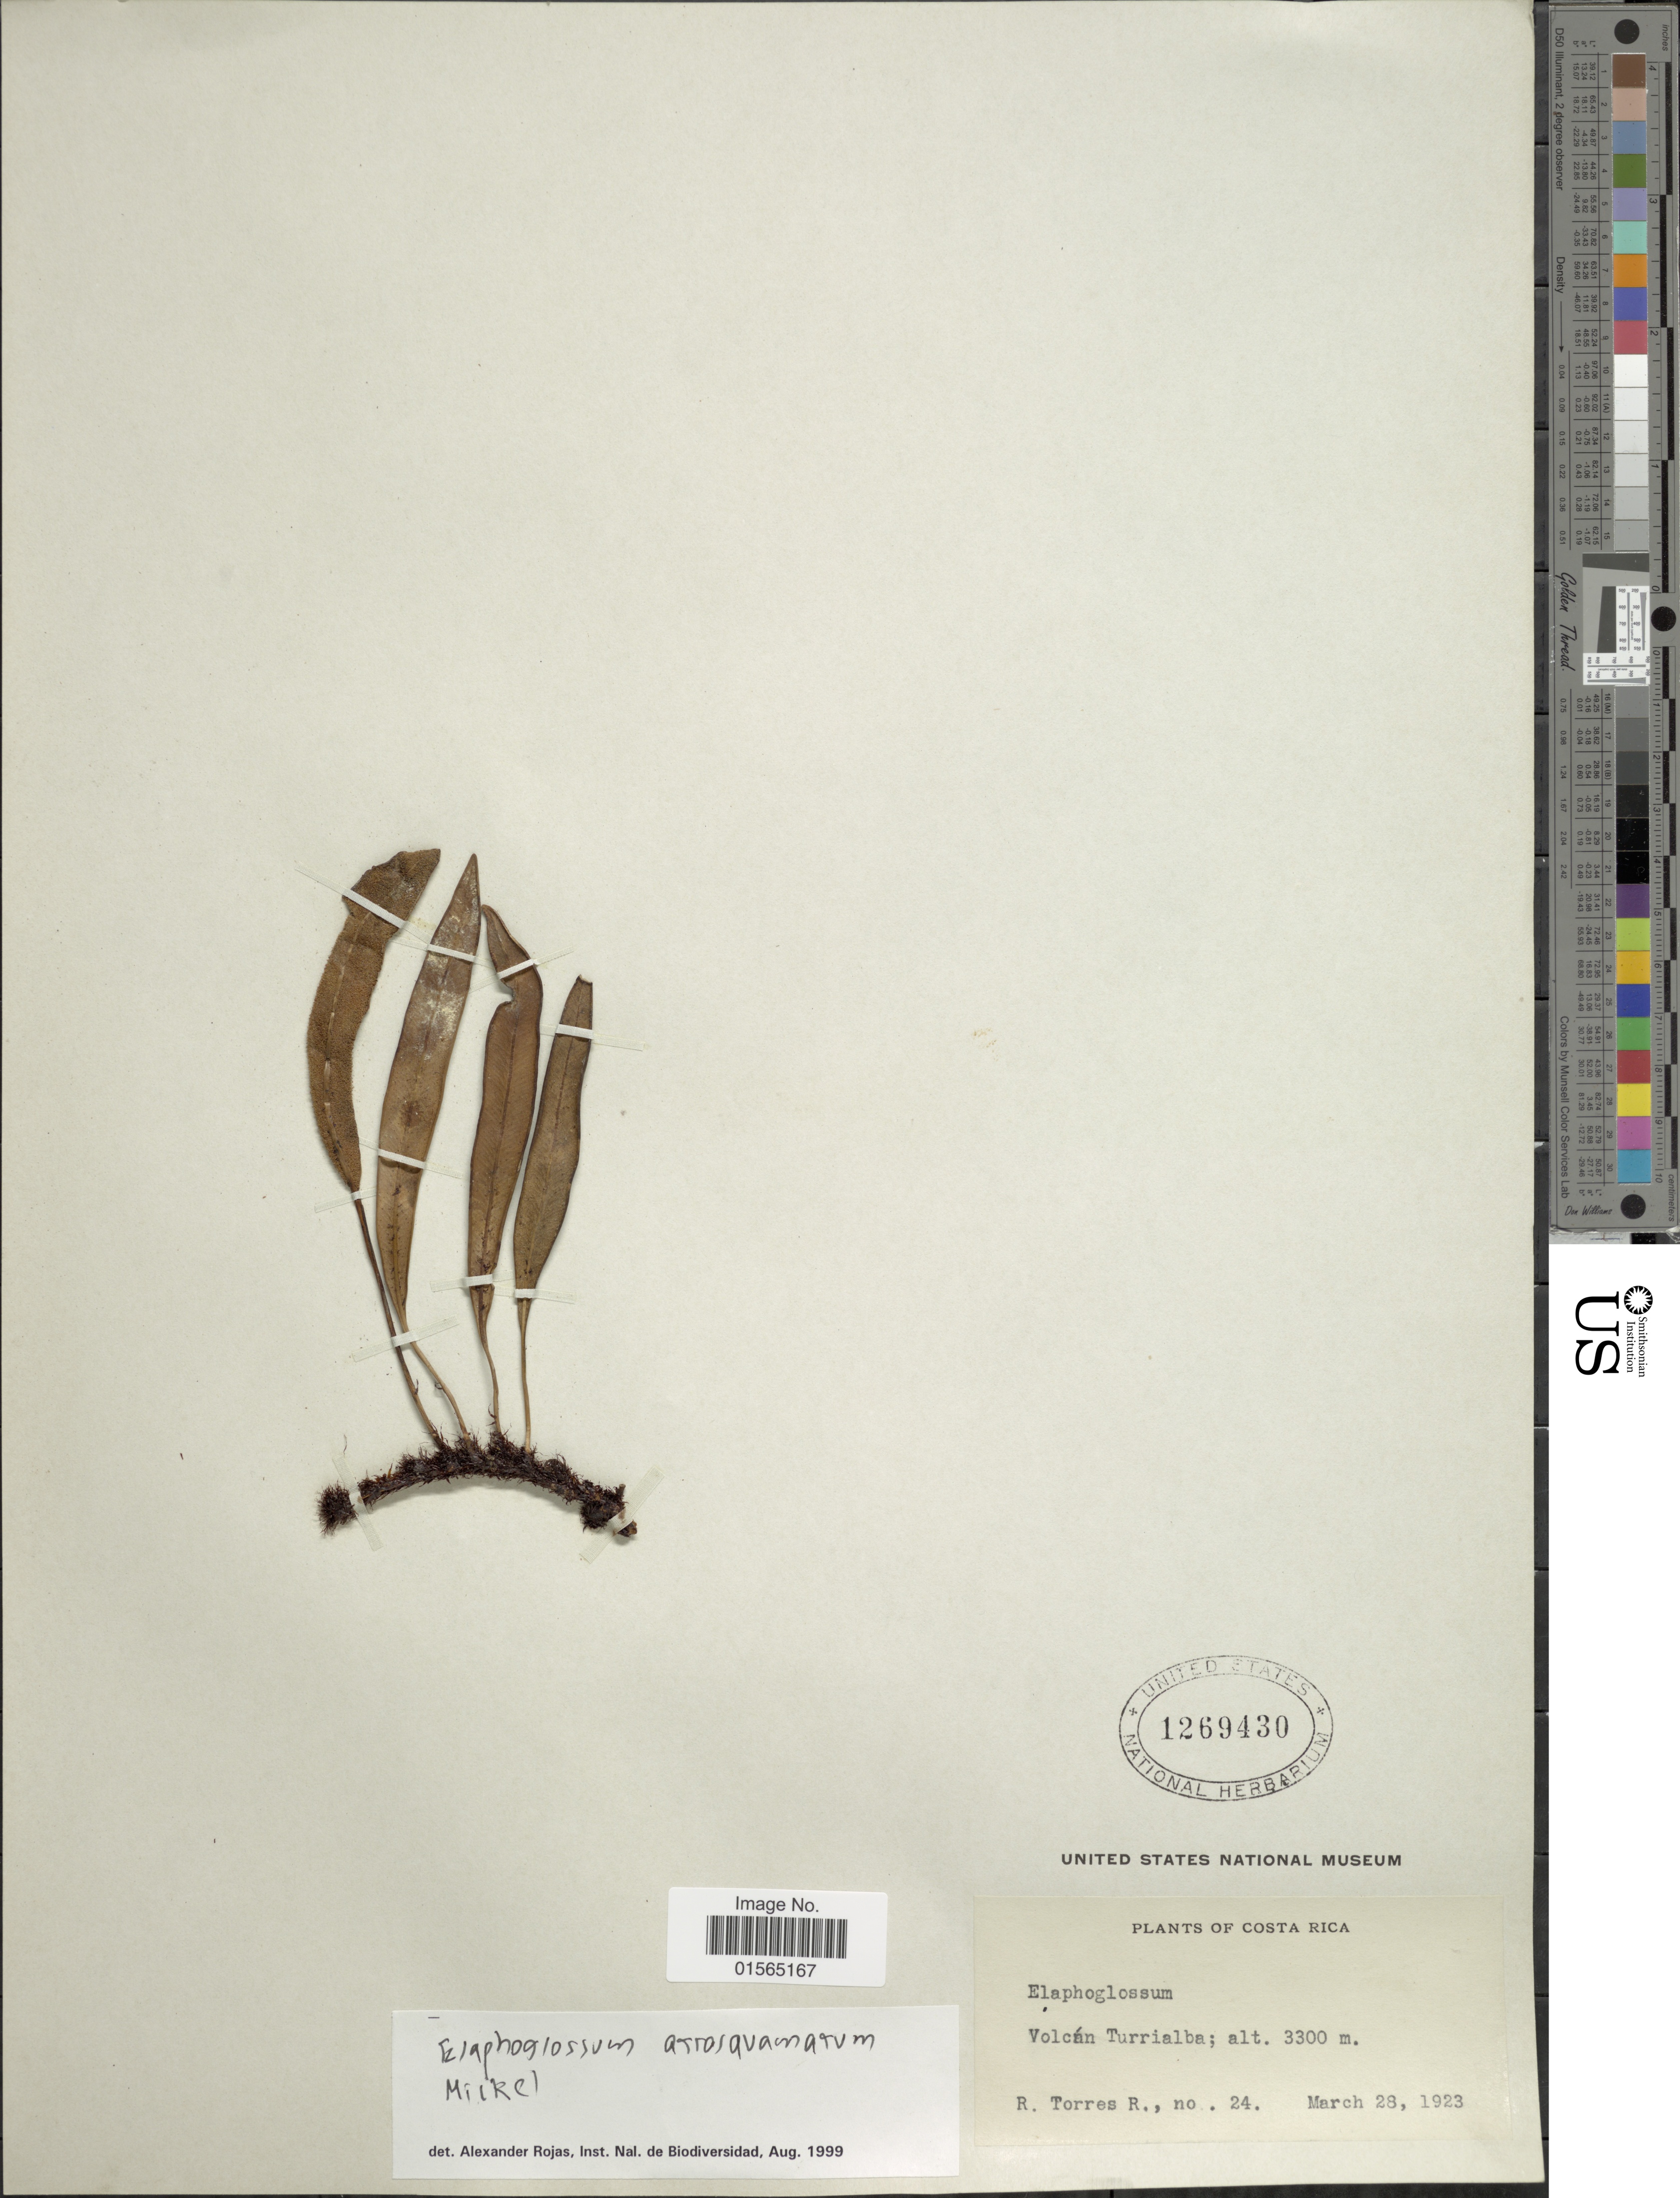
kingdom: Plantae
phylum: Tracheophyta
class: Polypodiopsida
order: Polypodiales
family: Dryopteridaceae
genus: Elaphoglossum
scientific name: Elaphoglossum unduavense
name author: Rosenst.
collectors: R. Torres R.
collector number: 24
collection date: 1923-03-28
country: Costa Rica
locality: Volcan Turrialba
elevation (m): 3300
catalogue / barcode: US 1269430